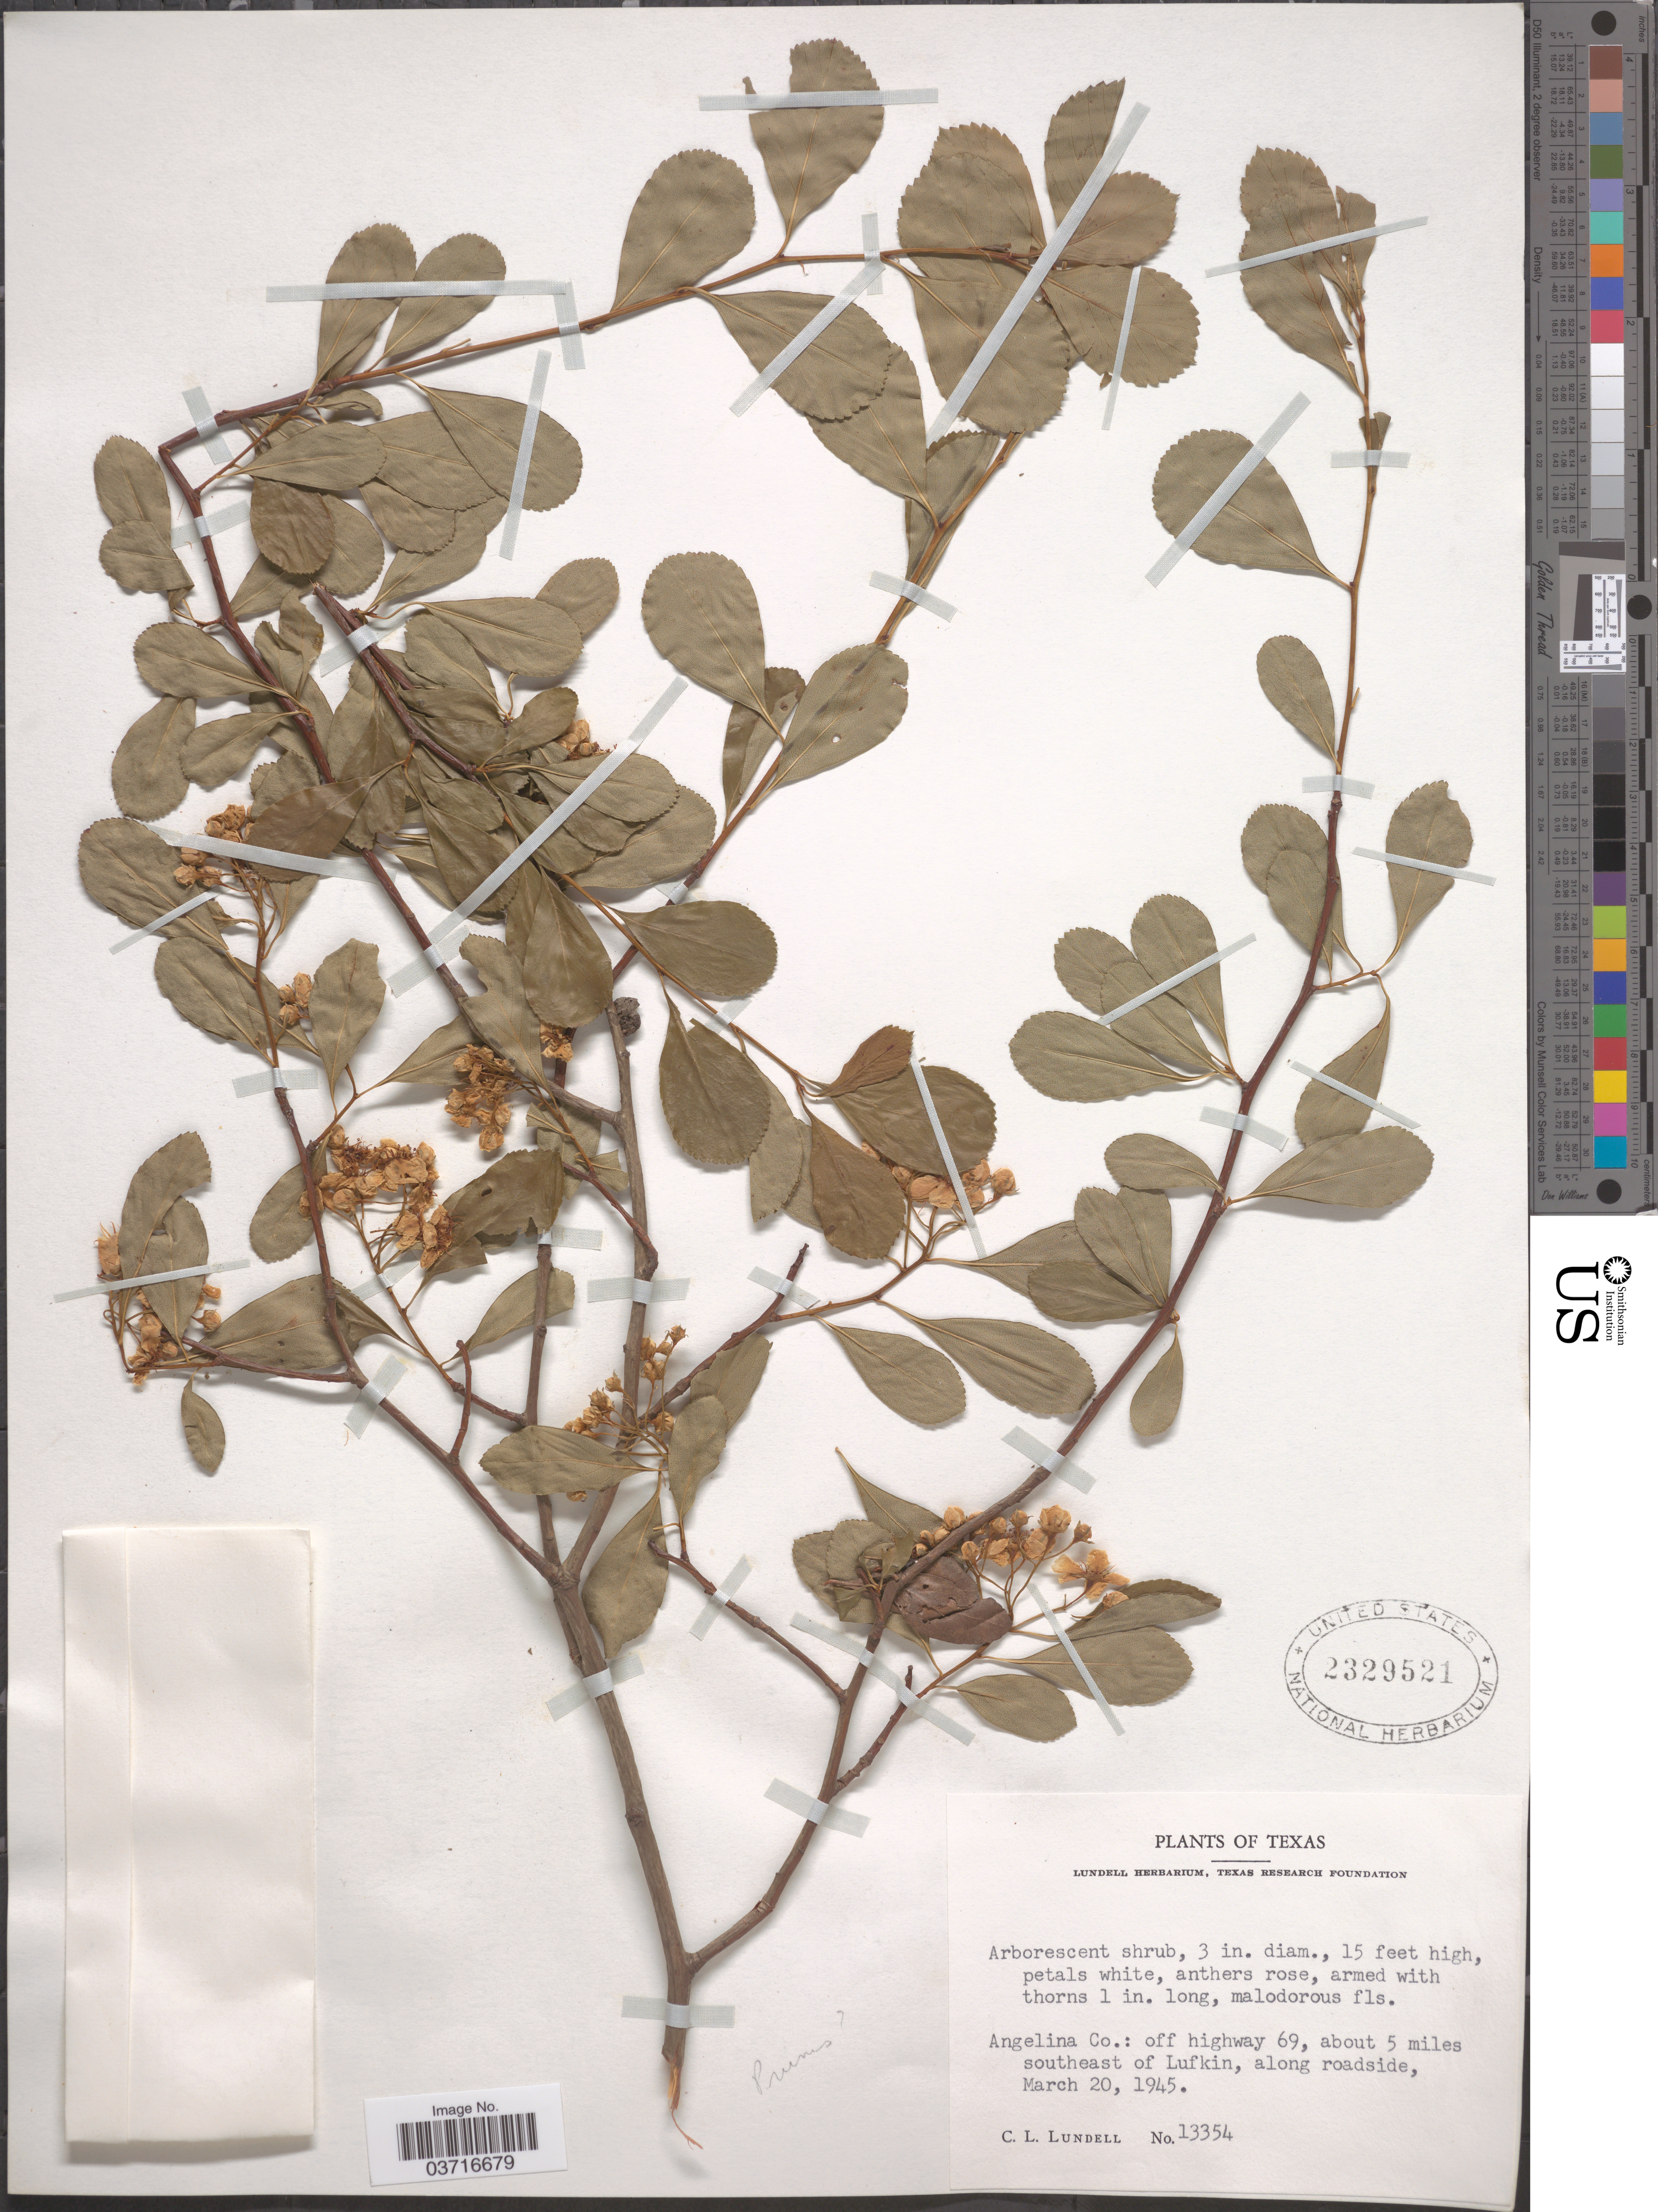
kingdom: Plantae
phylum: Tracheophyta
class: Magnoliopsida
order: Rosales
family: Rosaceae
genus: Prunus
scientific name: Prunus sp.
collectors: C. L. Lundell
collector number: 13354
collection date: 1945-03-20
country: United States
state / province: Texas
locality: Angelina Co.: off highway 69, about 5 miles southeast of Lufkin, along roadside.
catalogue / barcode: US 2329521